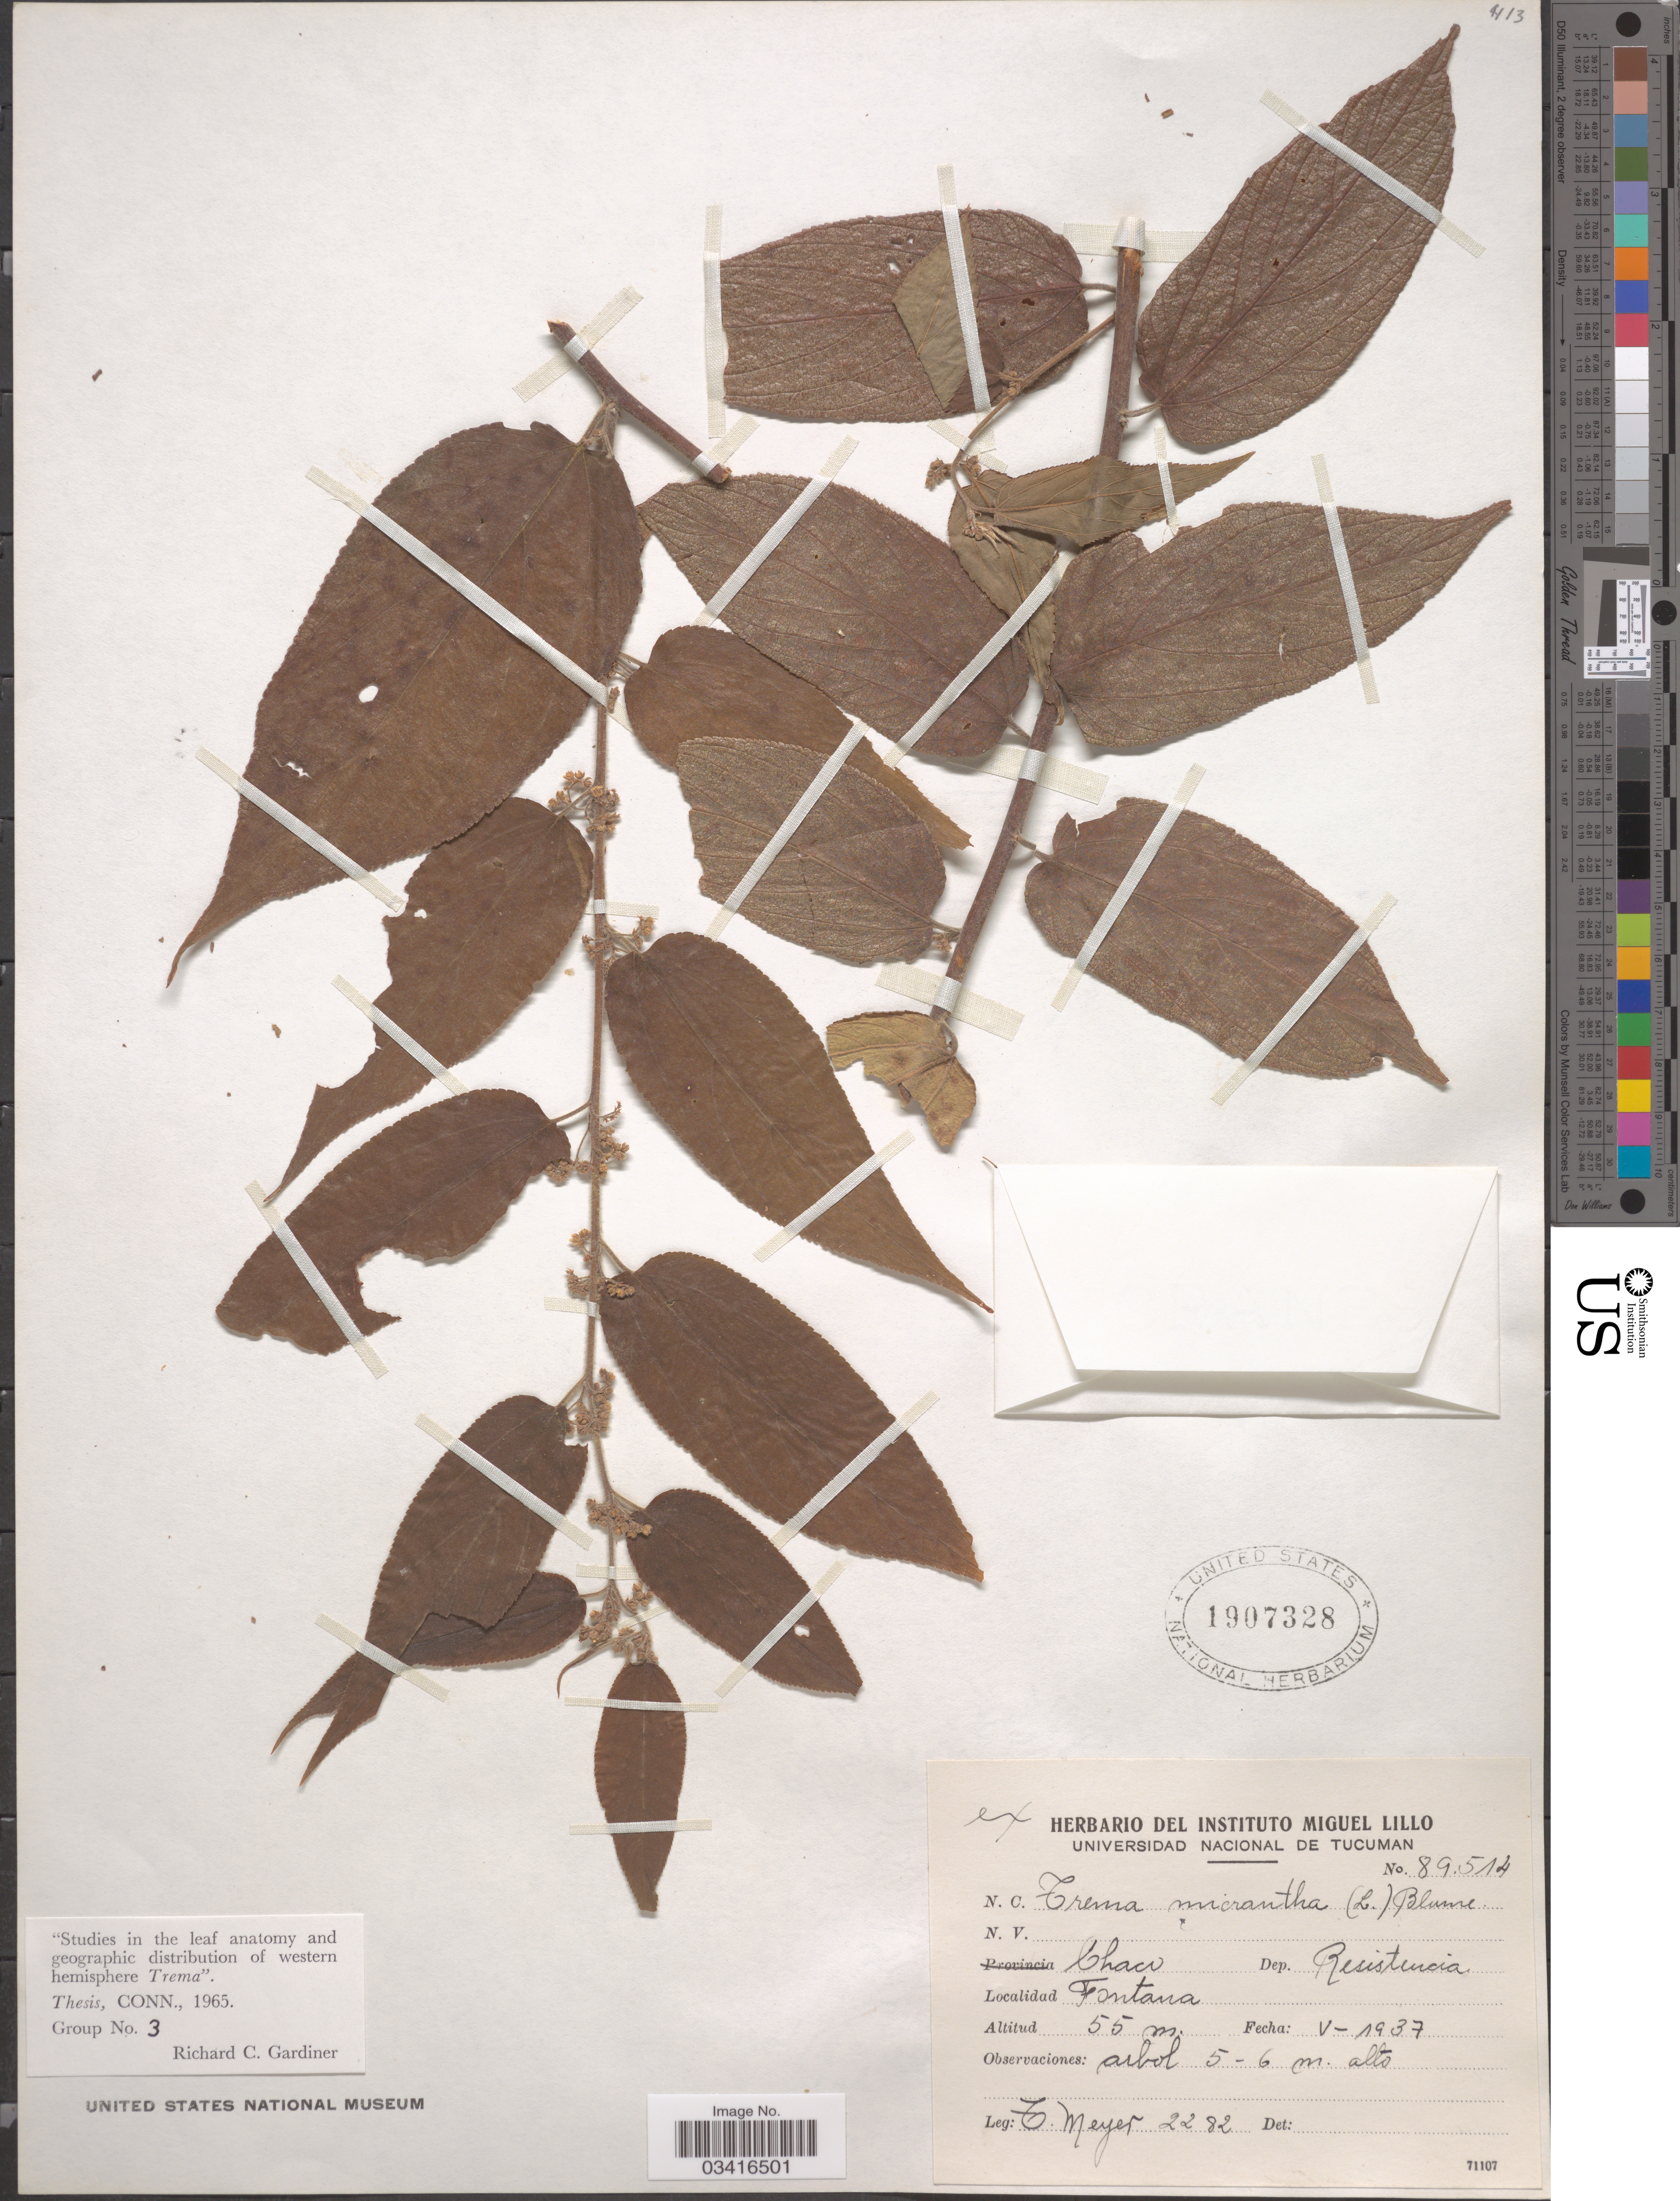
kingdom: Plantae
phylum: Tracheophyta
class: Magnoliopsida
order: Rosales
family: Cannabaceae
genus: Trema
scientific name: Trema micranthum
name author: (L.) Blume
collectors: E. Meyer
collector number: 2282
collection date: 1937-05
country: Argentina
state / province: Chaco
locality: Dep. Resistencia. Fontana.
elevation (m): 55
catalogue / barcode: US 1907328